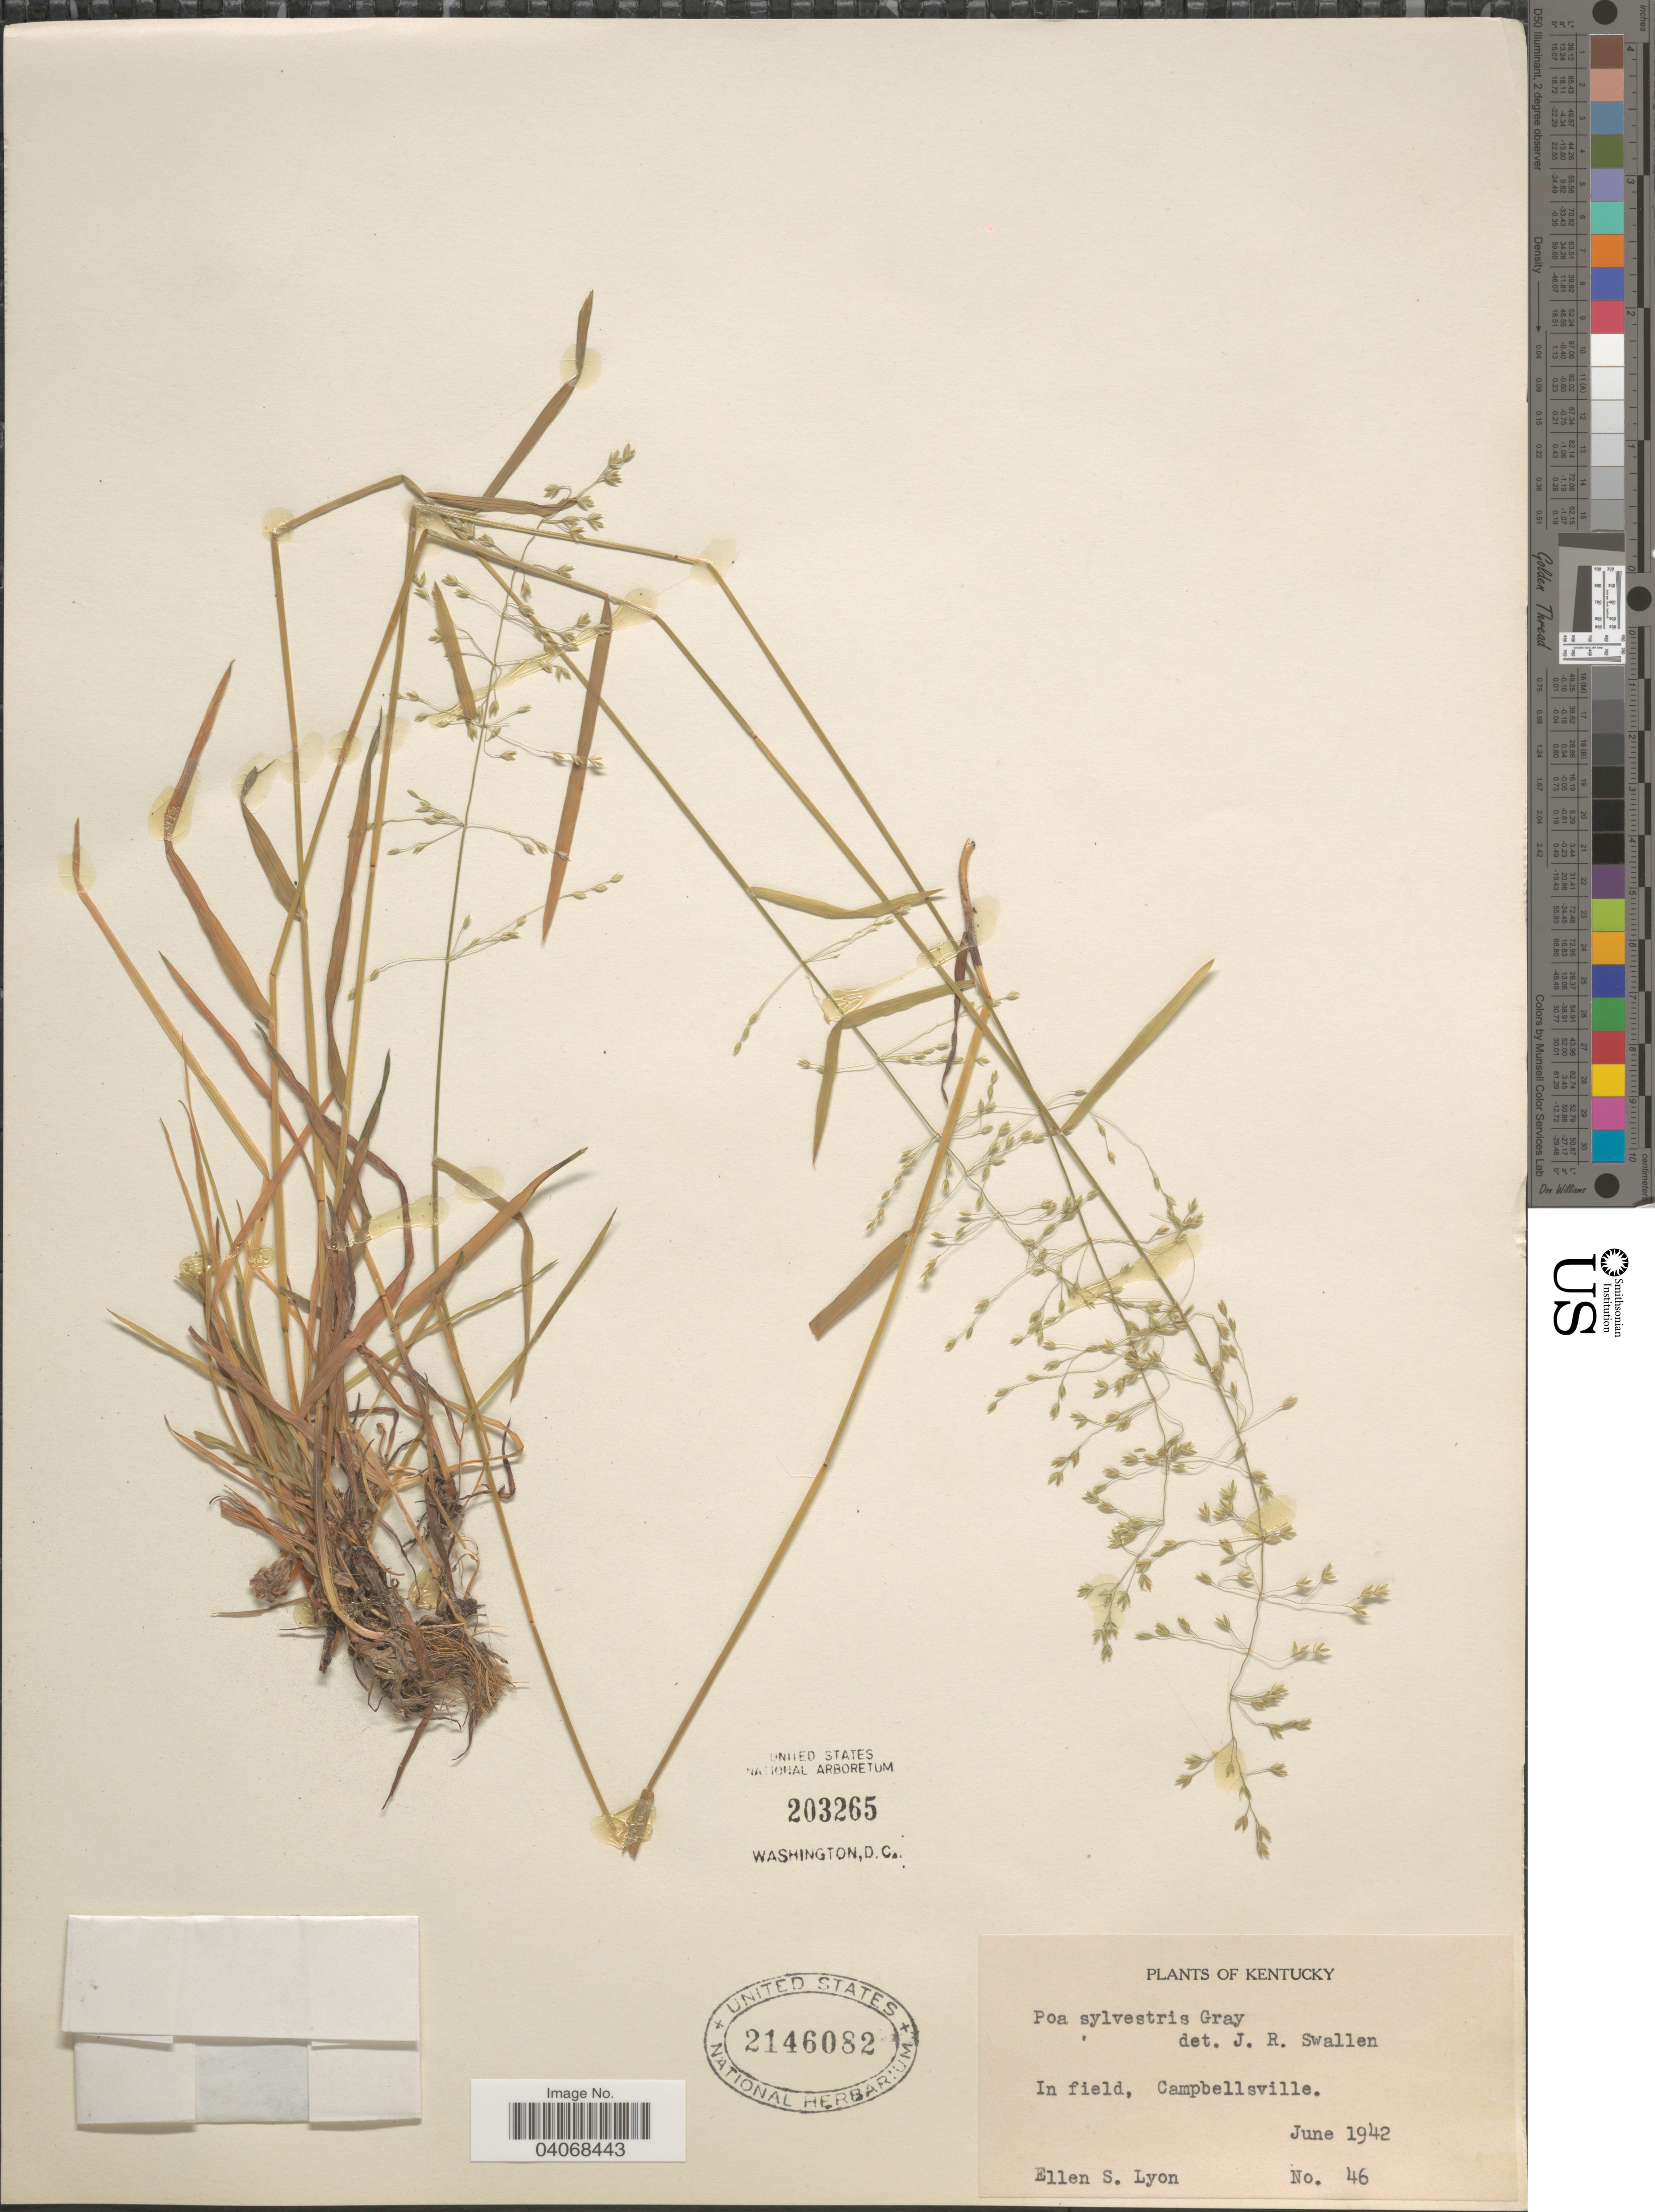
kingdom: Plantae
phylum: Tracheophyta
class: Liliopsida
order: Poales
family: Poaceae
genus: Poa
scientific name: Poa sylvestris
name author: A. Gray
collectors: E. Lyon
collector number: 46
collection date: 1942-06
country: United States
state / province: Kentucky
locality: In field, Campbellsville.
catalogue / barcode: US 2146082